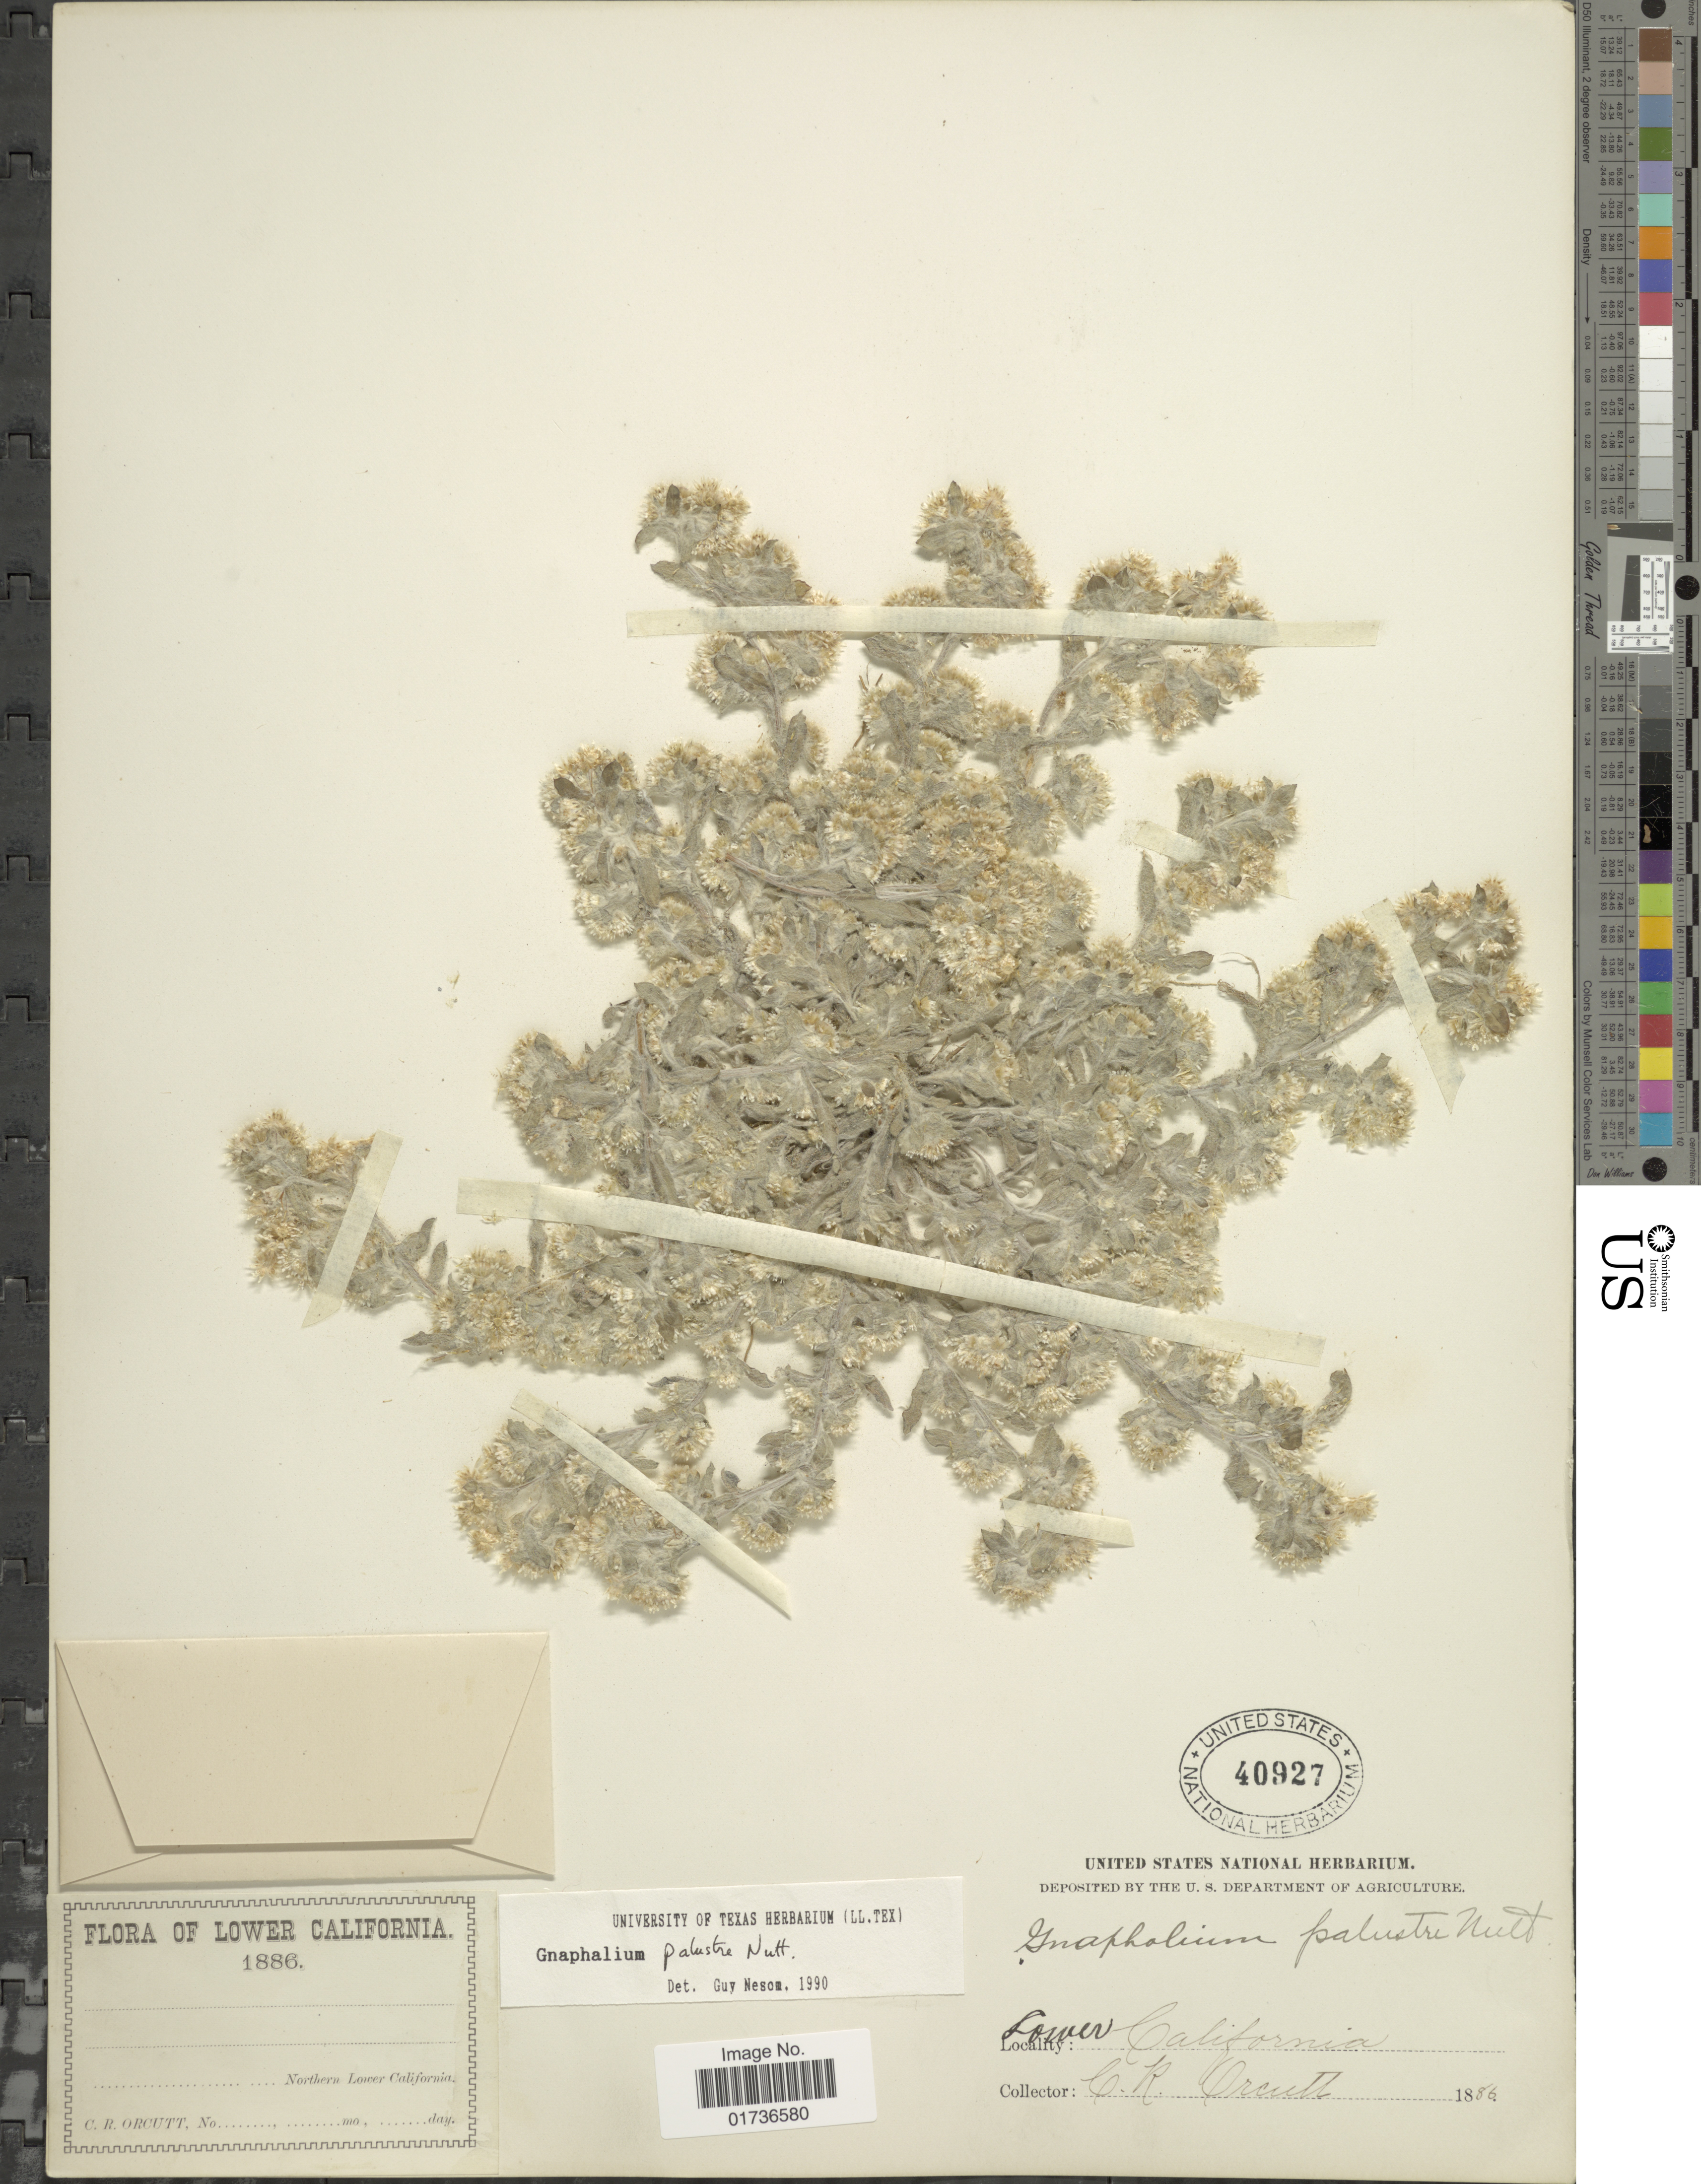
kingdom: Plantae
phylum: Tracheophyta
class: Magnoliopsida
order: Asterales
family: Asteraceae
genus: Gnaphalium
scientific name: Gnaphalium palustre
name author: Nutt.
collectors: C. R. Orcutt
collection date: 1886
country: Mexico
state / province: Baja California Sur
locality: Lower California, Northern Lower California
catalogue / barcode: US 40927